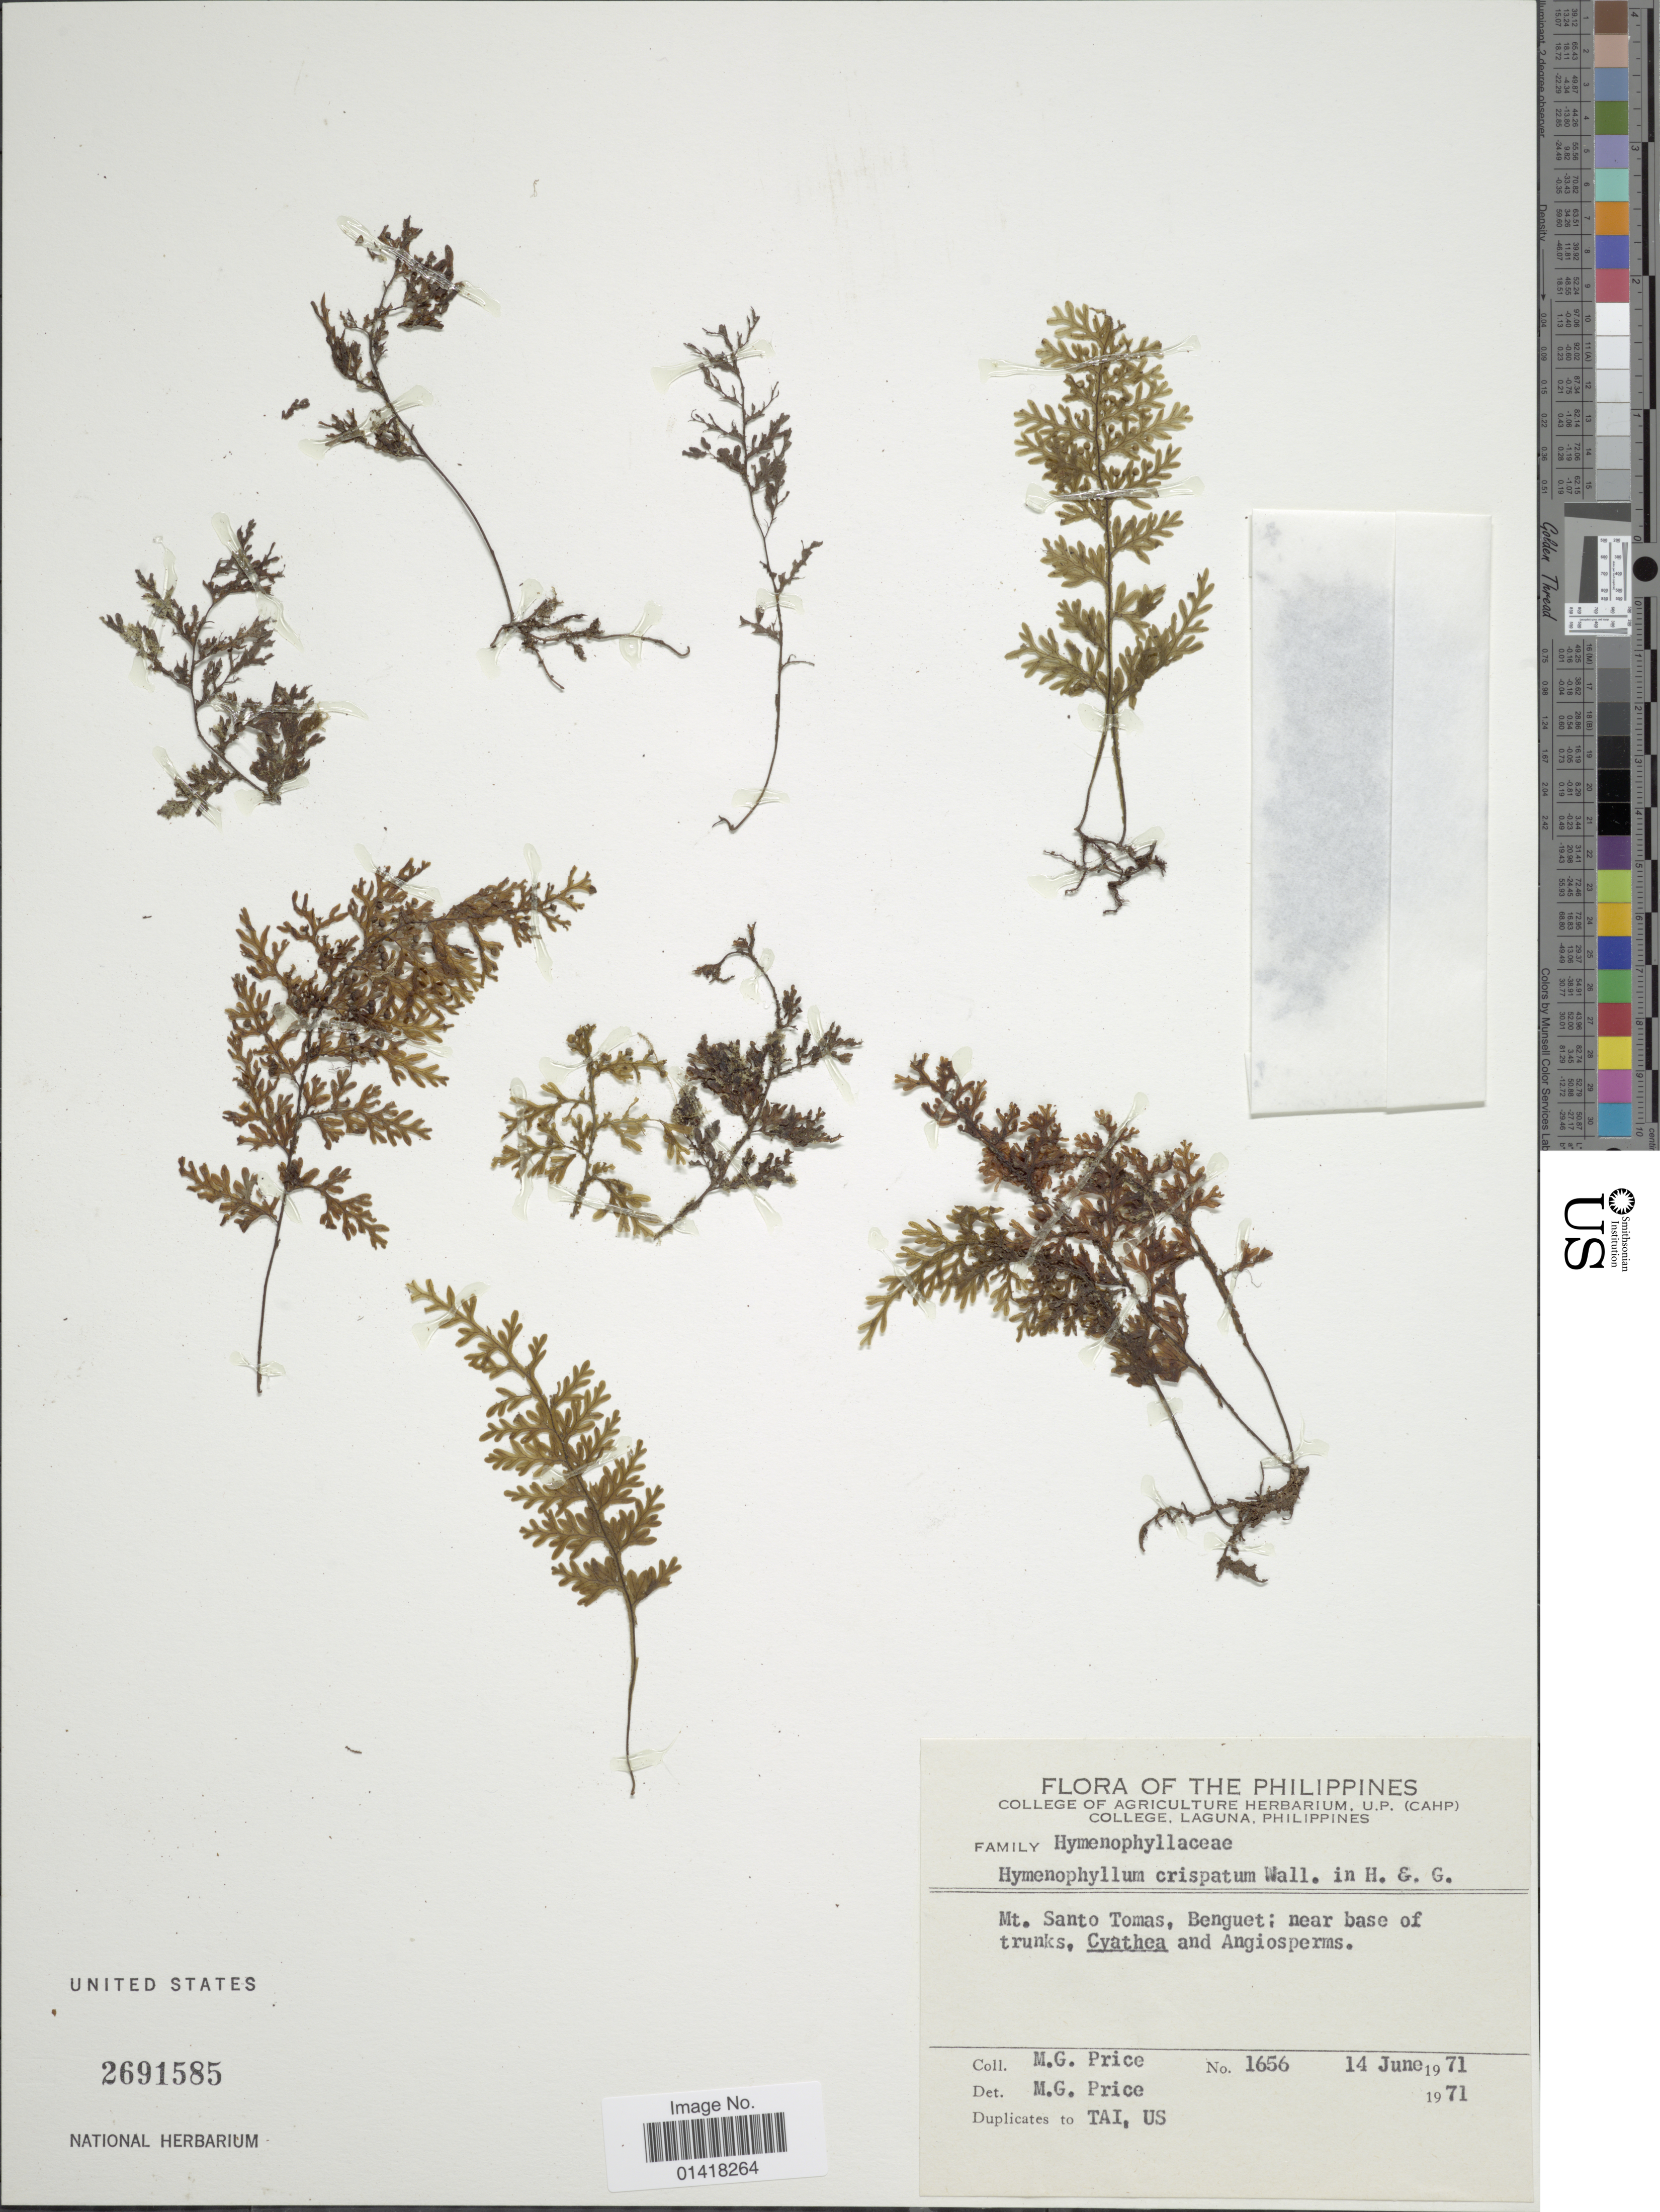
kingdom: Plantae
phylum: Tracheophyta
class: Polypodiopsida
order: Hymenophyllales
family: Hymenophyllaceae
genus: Hymenophyllum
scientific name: Hymenophyllum crispatum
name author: Wall. ex Hook. & Grev.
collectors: M. G. Price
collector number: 1656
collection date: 1971-06-14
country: Philippines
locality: The Philippines. Mt. Santo Tomas, Benguet; near base of trunks, Cyathea and Angiosperms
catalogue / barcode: US 2691585